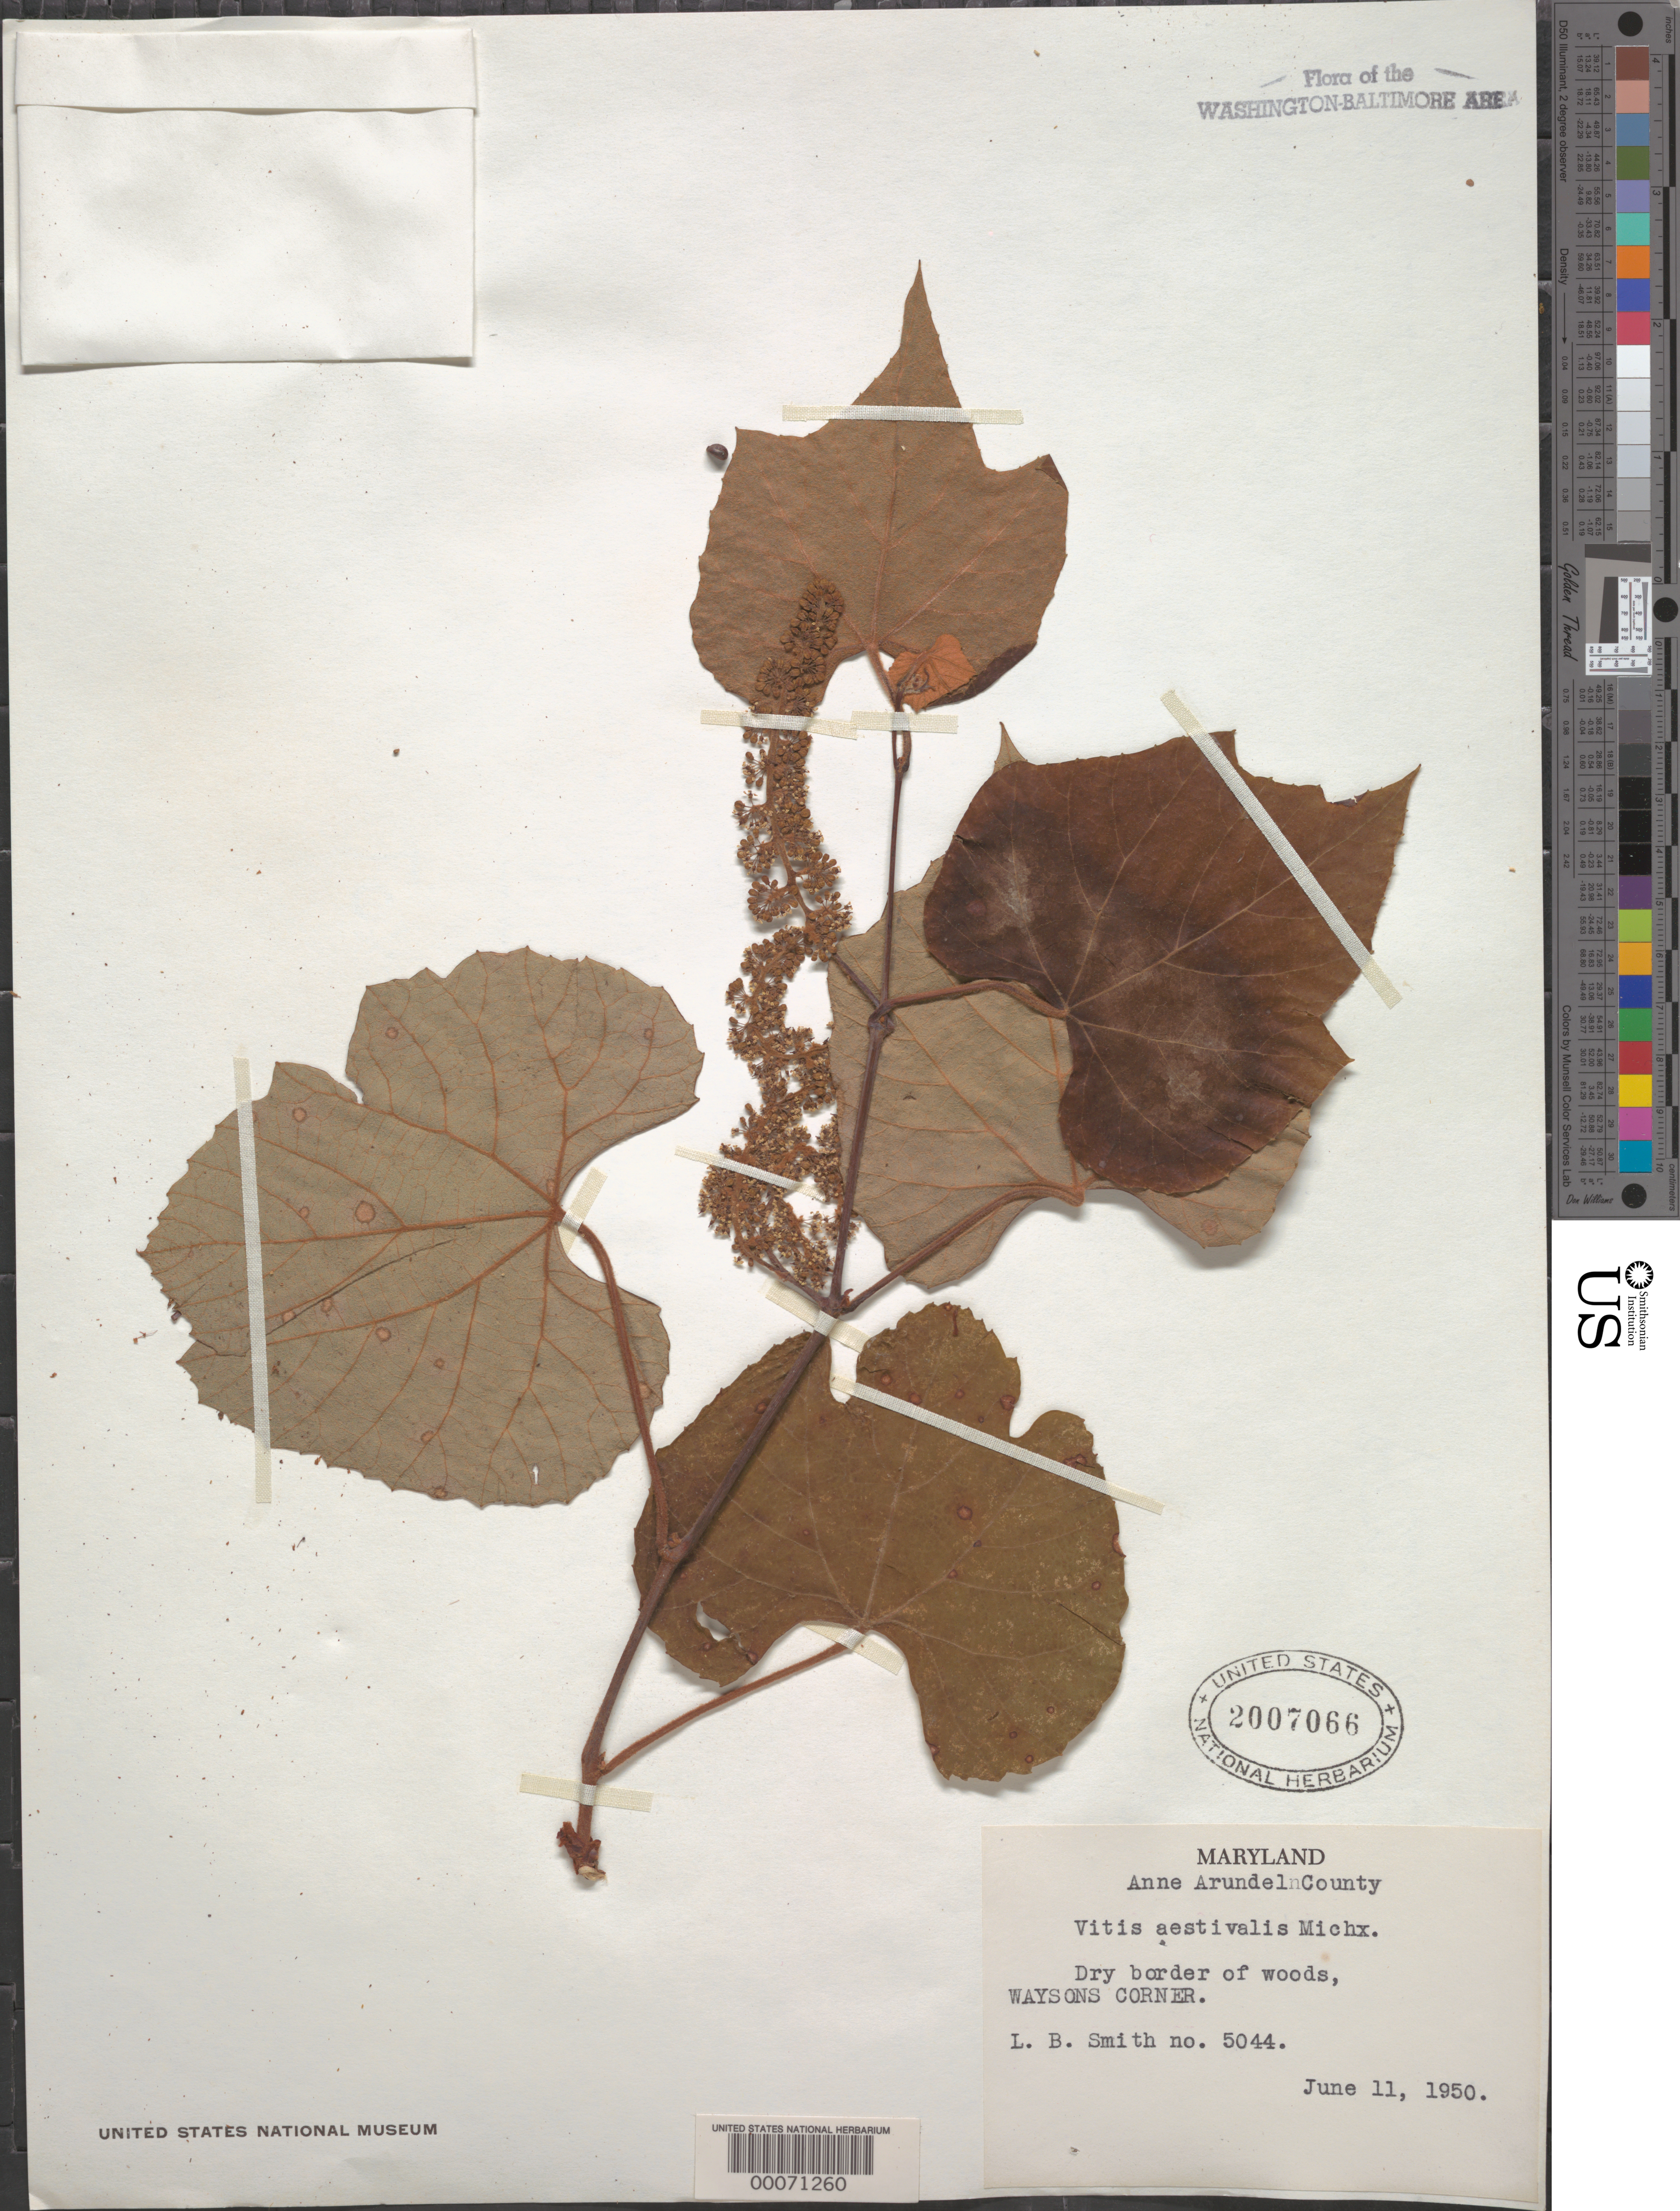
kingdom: Plantae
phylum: Tracheophyta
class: Magnoliopsida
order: Vitales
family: Vitaceae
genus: Vitis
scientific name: Vitis aestivalis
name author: Michx.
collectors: L. Smith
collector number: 5044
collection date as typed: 11 Jun 1950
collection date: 1950-06-11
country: United States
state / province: Maryland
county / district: Anne Arundel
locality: Waysons Corner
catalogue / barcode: US 2007066